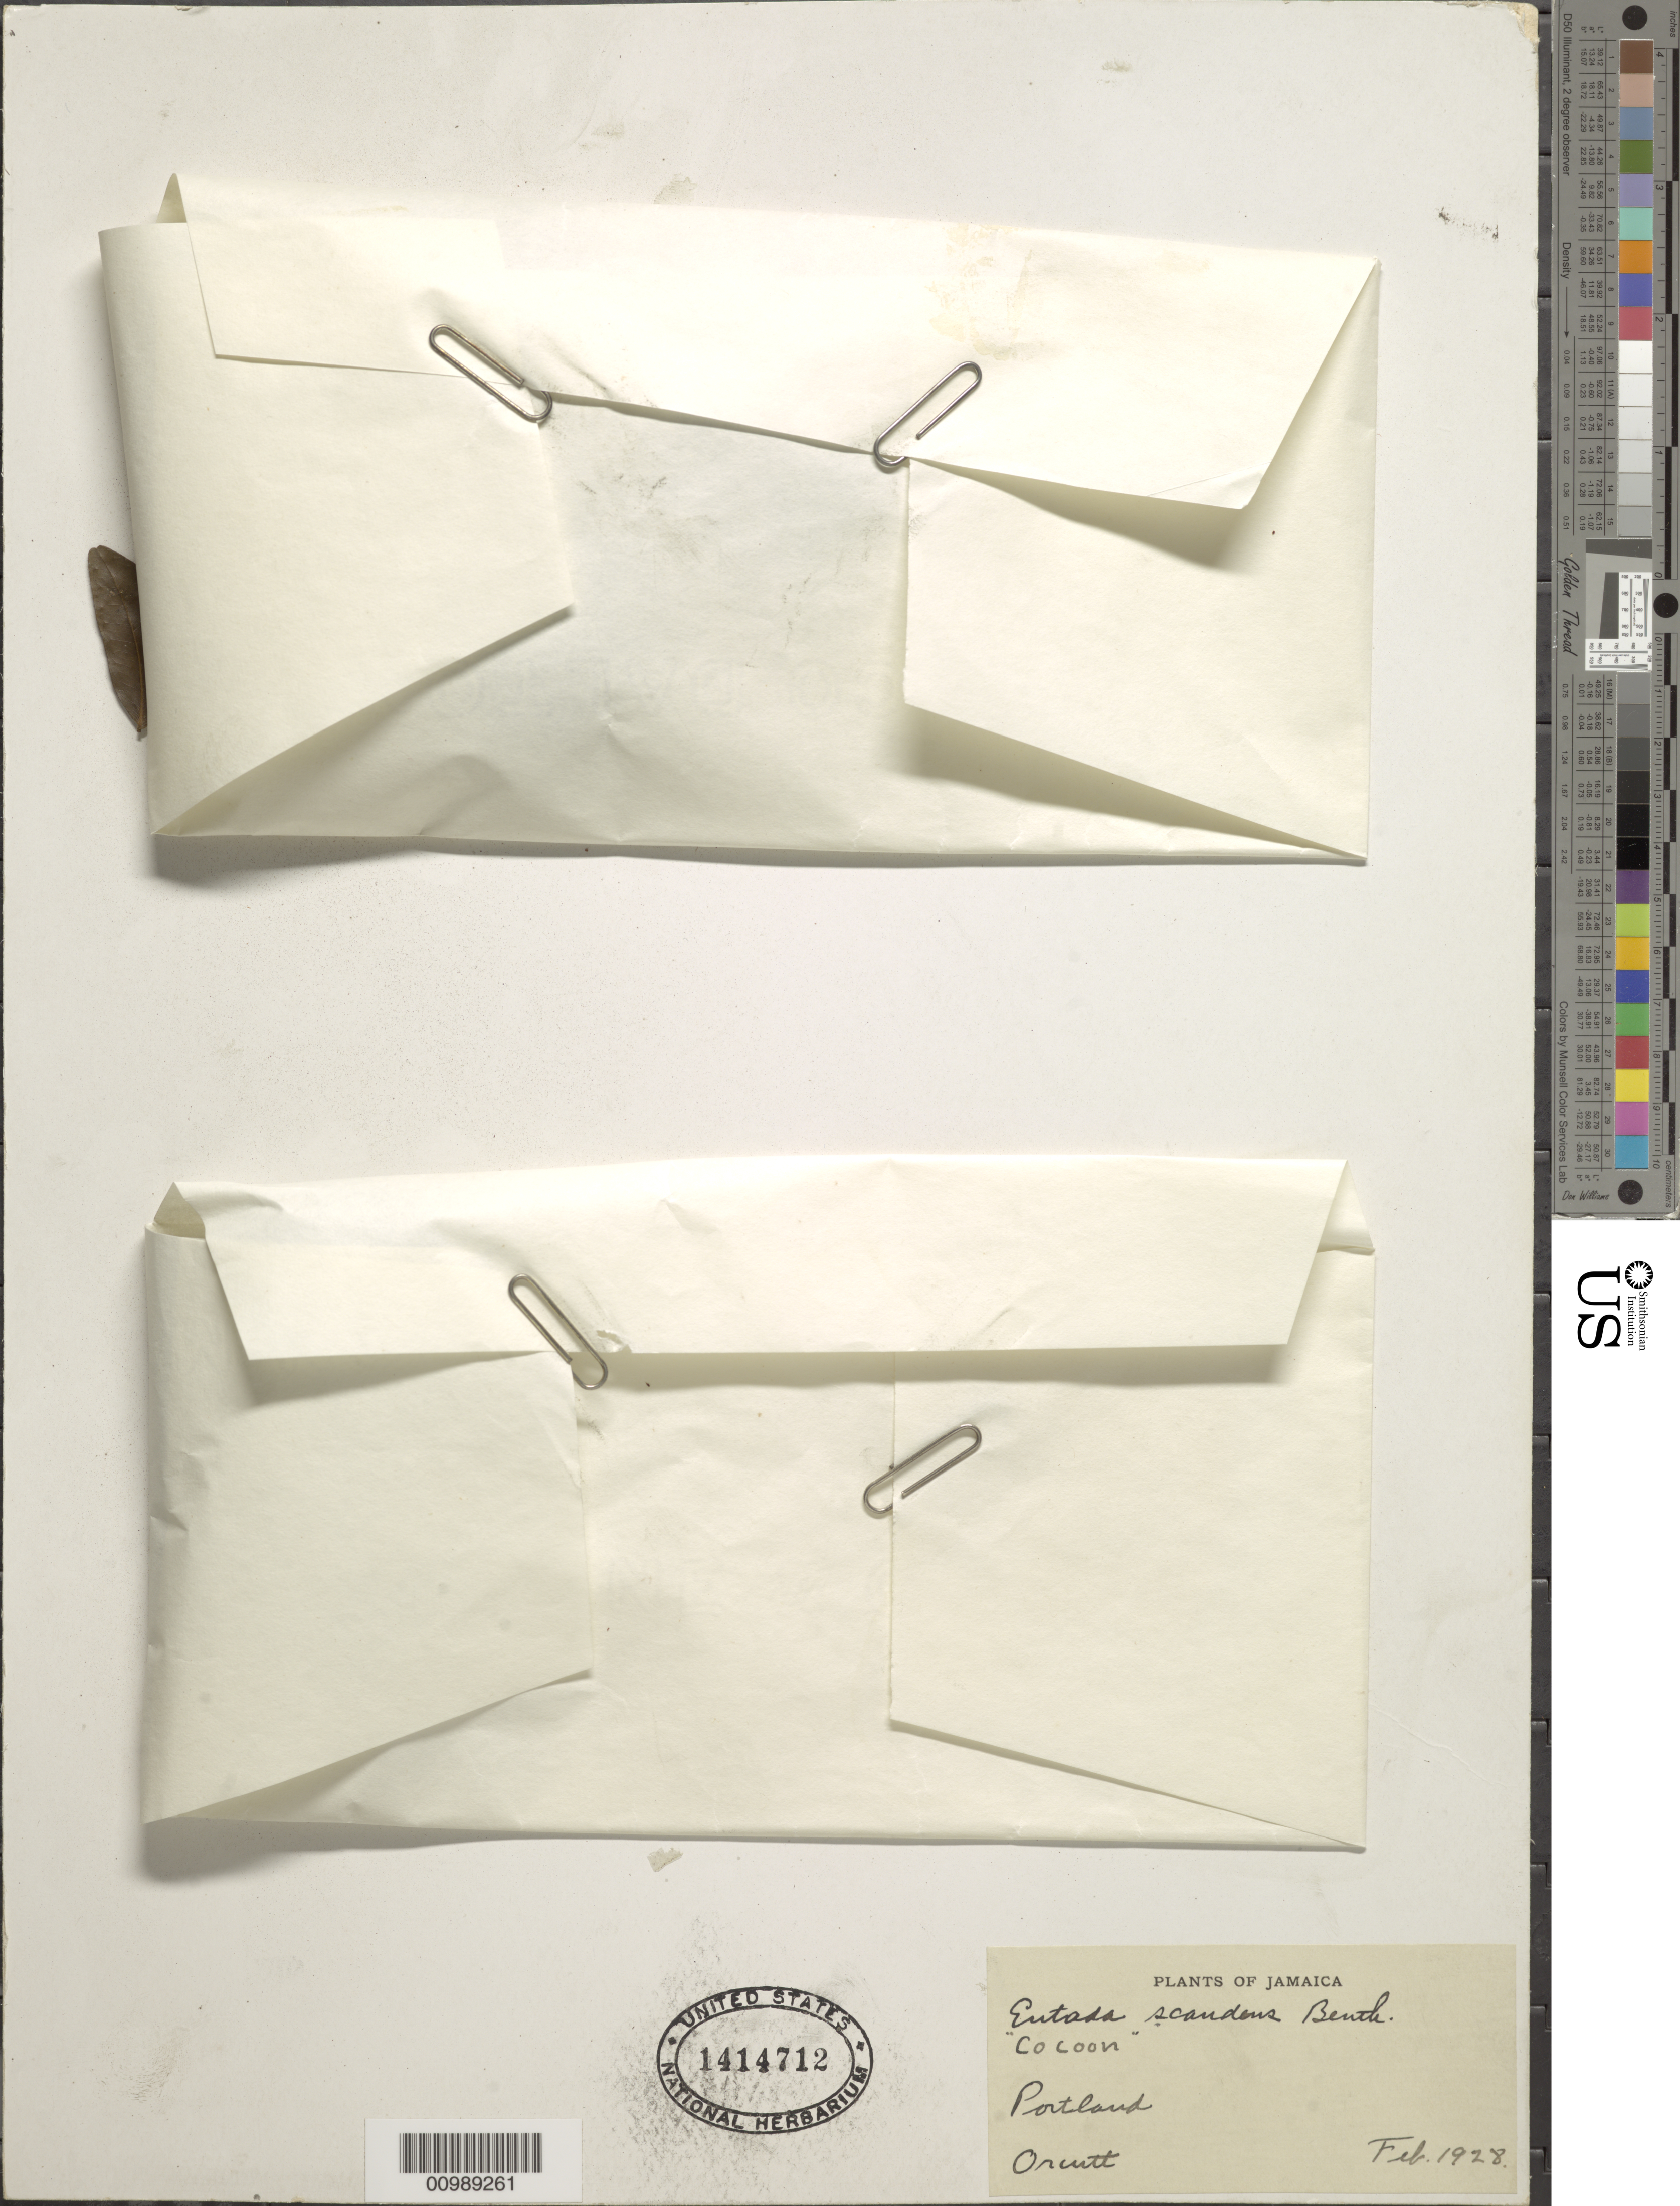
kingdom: Plantae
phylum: Tracheophyta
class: Magnoliopsida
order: Fabales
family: Fabaceae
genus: Entada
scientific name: Entada gigas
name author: (L.) Fawc. & Rendle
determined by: Strong, Mark T., (BOT), Smithsonian Institution - National Museum of Natural History (UNITED STATES)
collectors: C. R. Orcutt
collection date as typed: Feb 1928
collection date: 1928-02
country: Jamaica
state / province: Portland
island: Jamaica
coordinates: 0 N, 0 E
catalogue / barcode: US 1414712